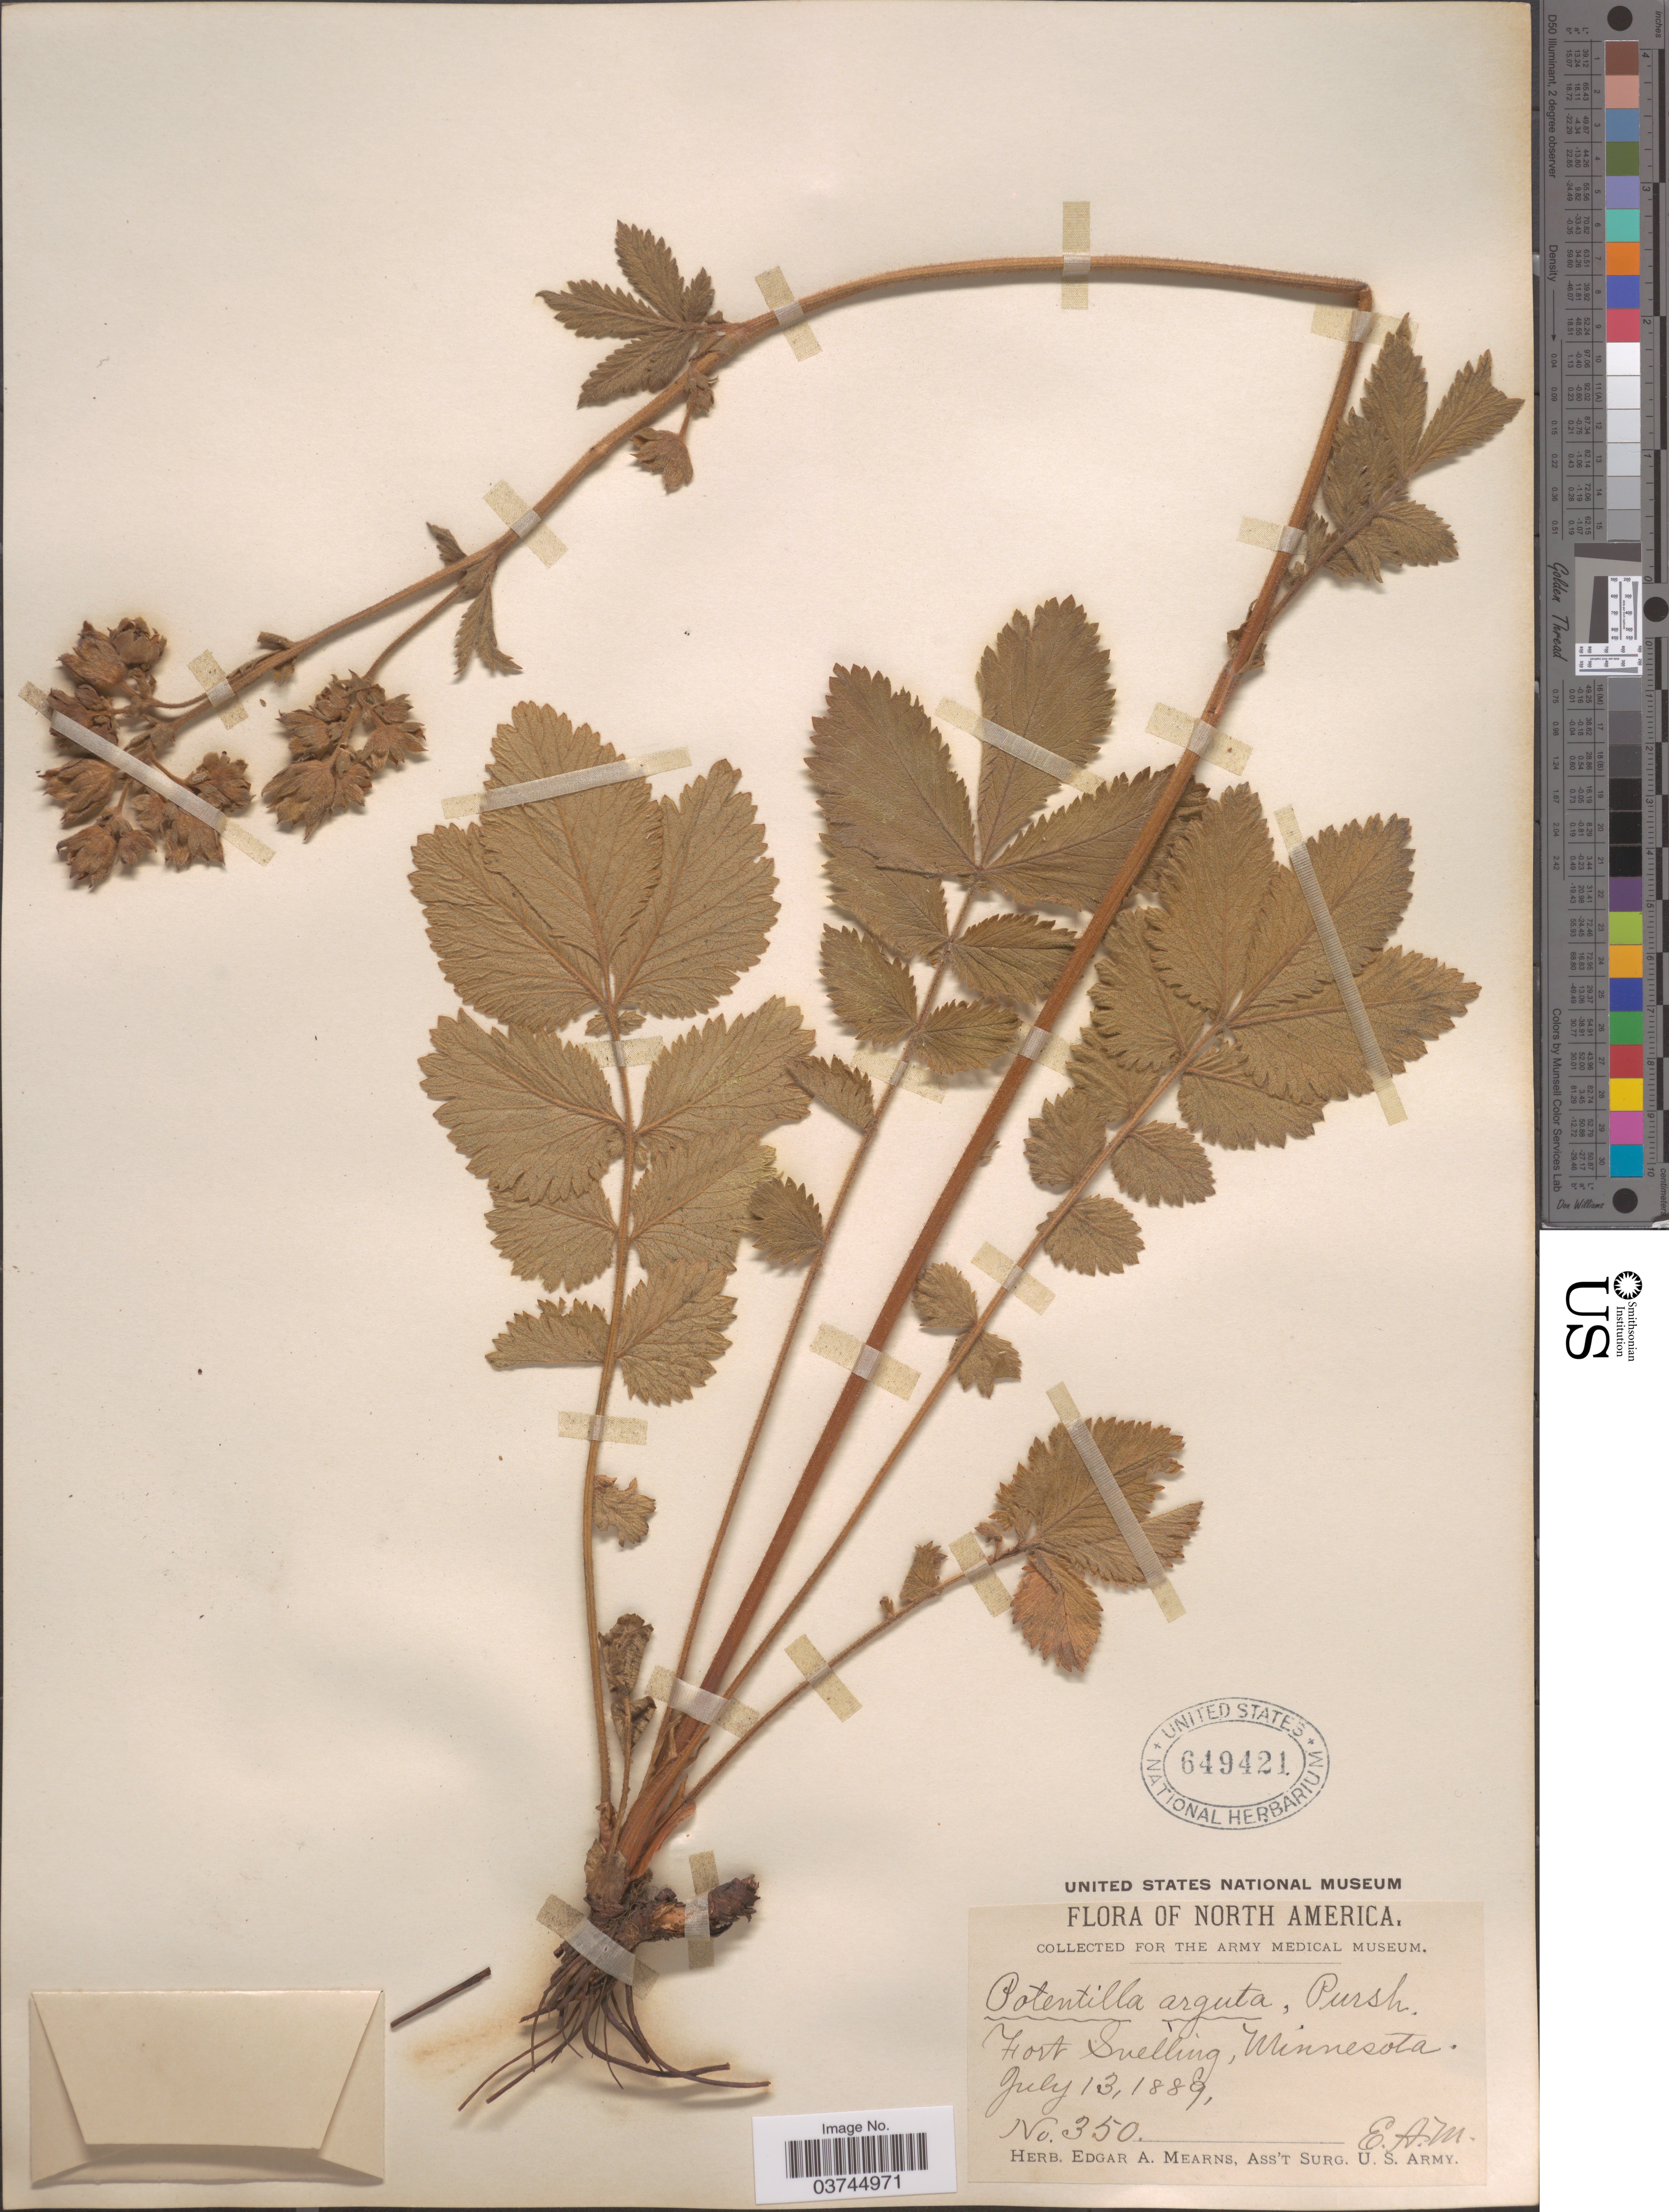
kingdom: Plantae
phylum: Tracheophyta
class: Magnoliopsida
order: Rosales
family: Rosaceae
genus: Drymocallis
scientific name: Drymocallis arguta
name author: (Pursh) Rydb.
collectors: E. A. Mearns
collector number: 350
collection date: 1889-07-13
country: United States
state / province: Minnesota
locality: Fort Snelling.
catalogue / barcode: US 649421